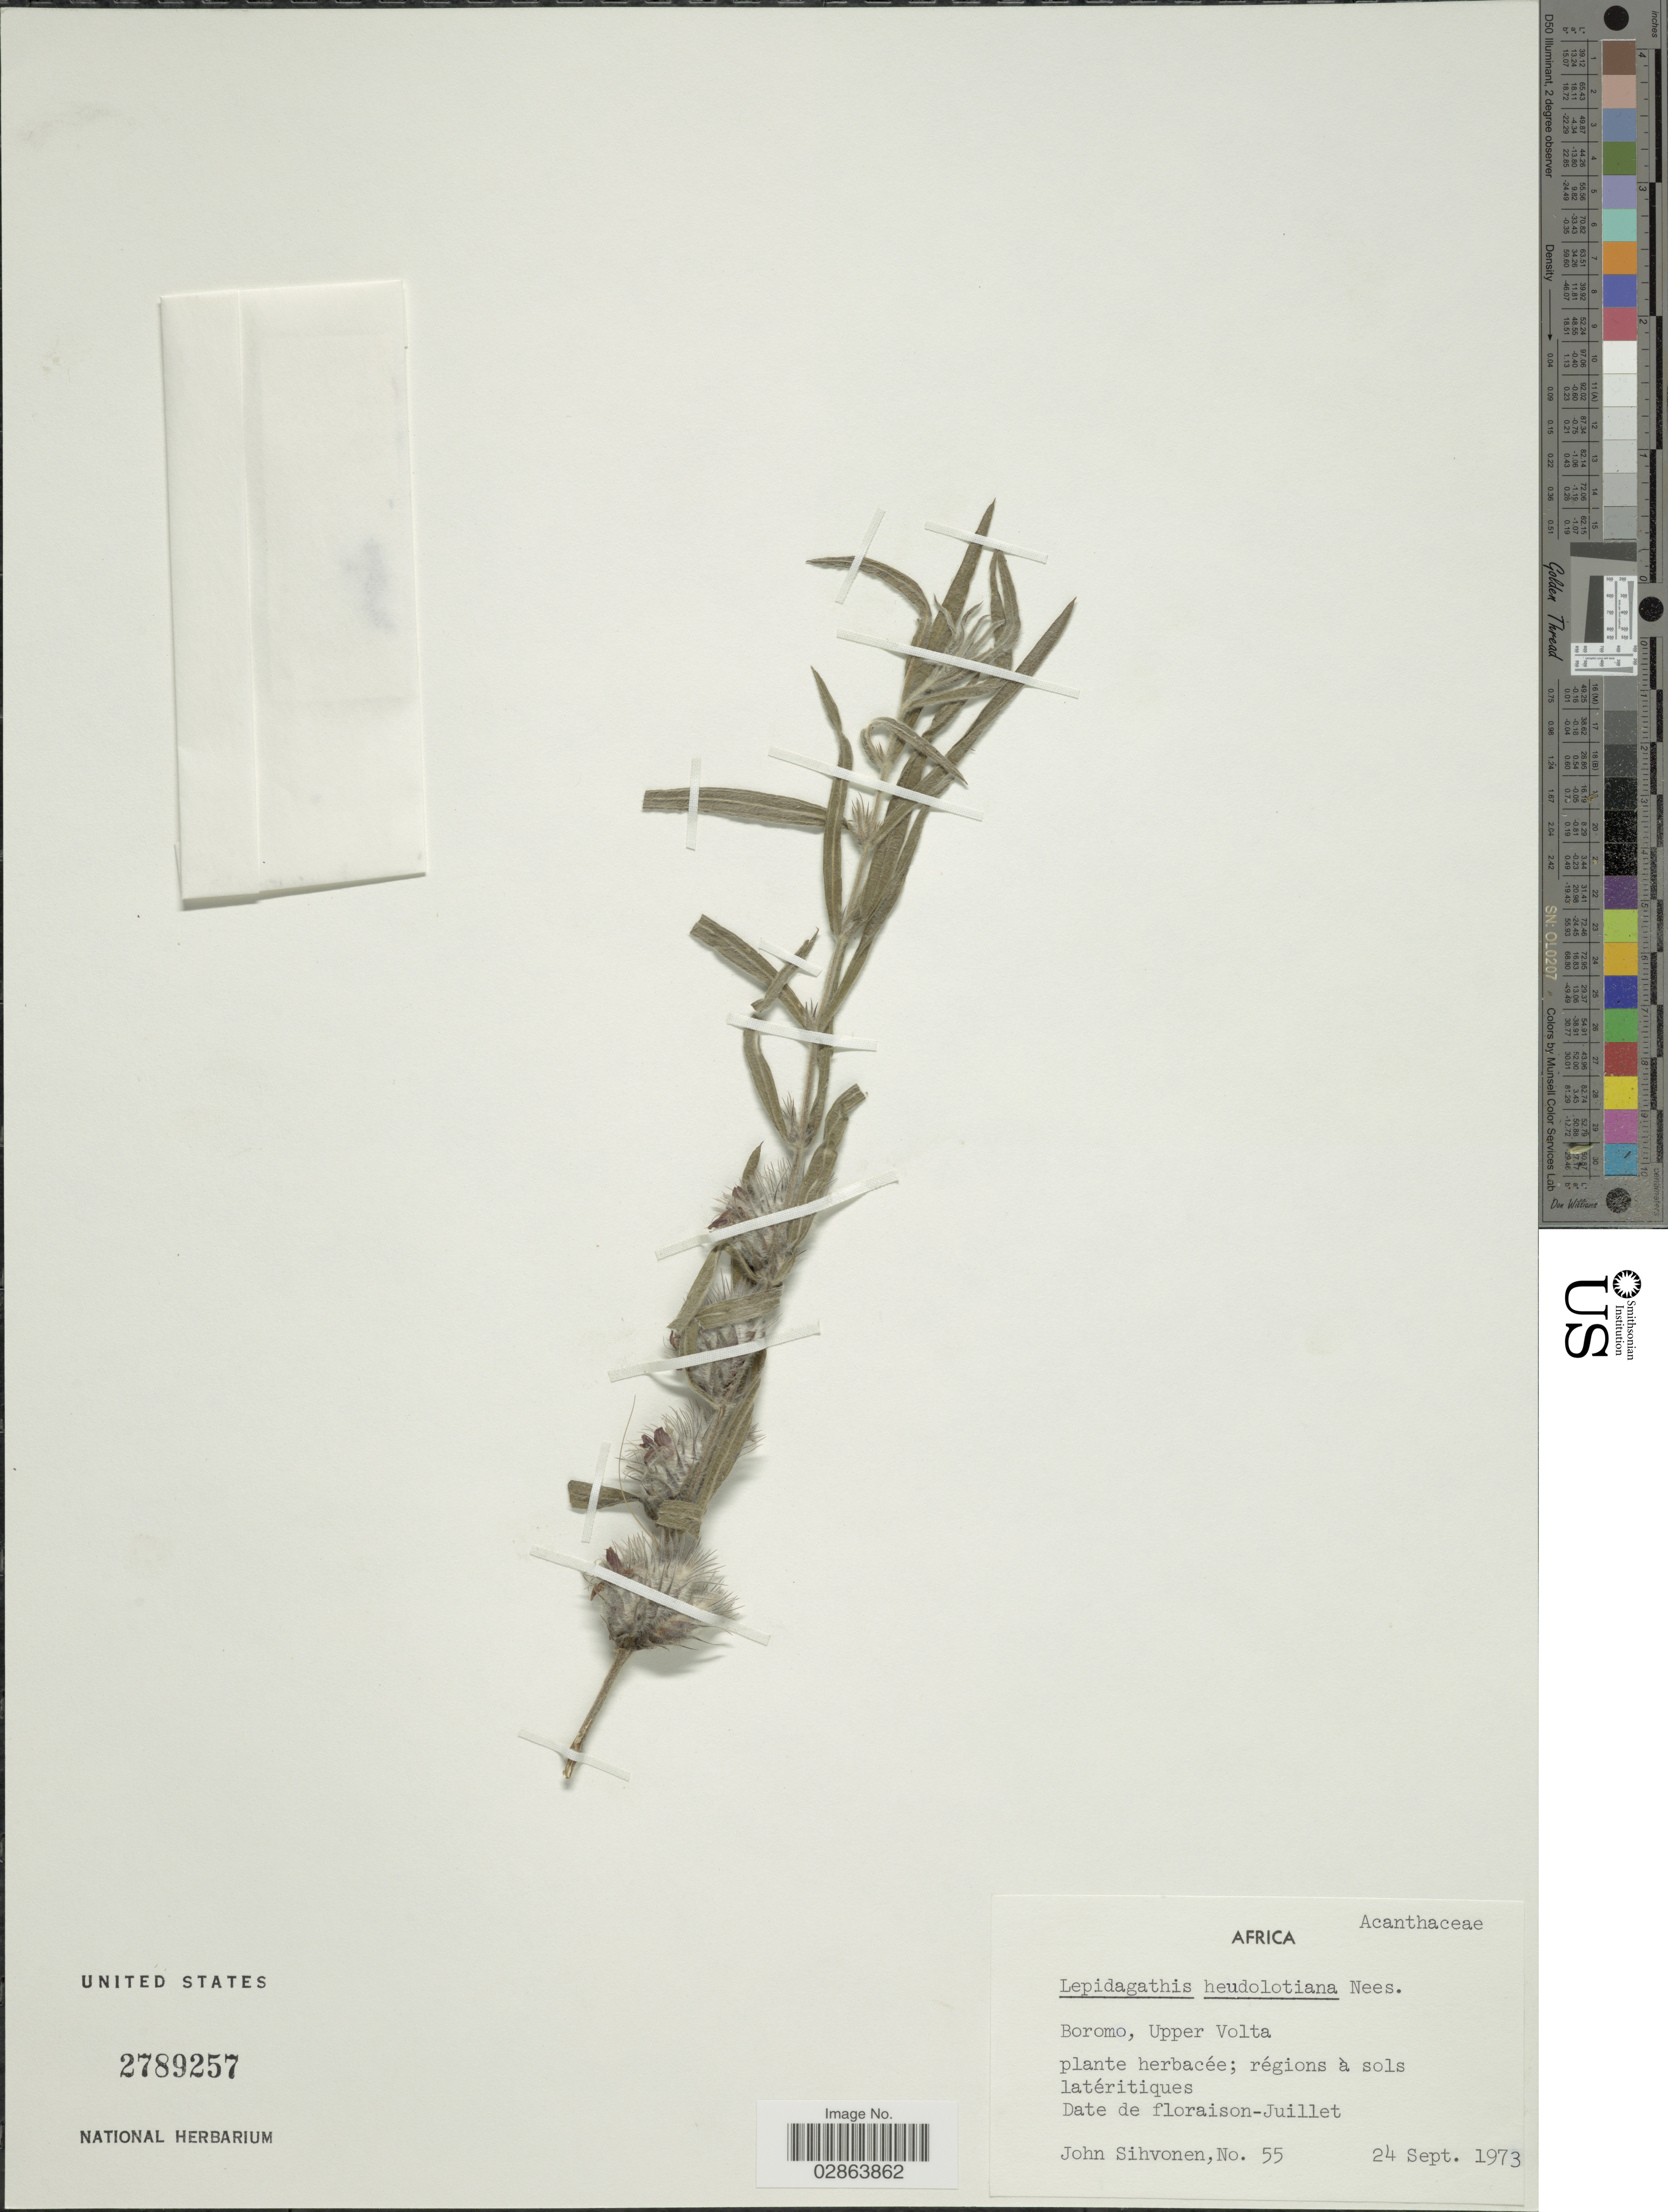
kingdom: Plantae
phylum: Tracheophyta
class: Magnoliopsida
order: Lamiales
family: Acanthaceae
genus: Lepidagathis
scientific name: Lepidagathis heudelotiana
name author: Nees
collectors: J. Sihvonen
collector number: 55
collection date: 1973-09-24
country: Burkina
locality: Boromo, Upper Volta.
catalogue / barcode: US 2789257